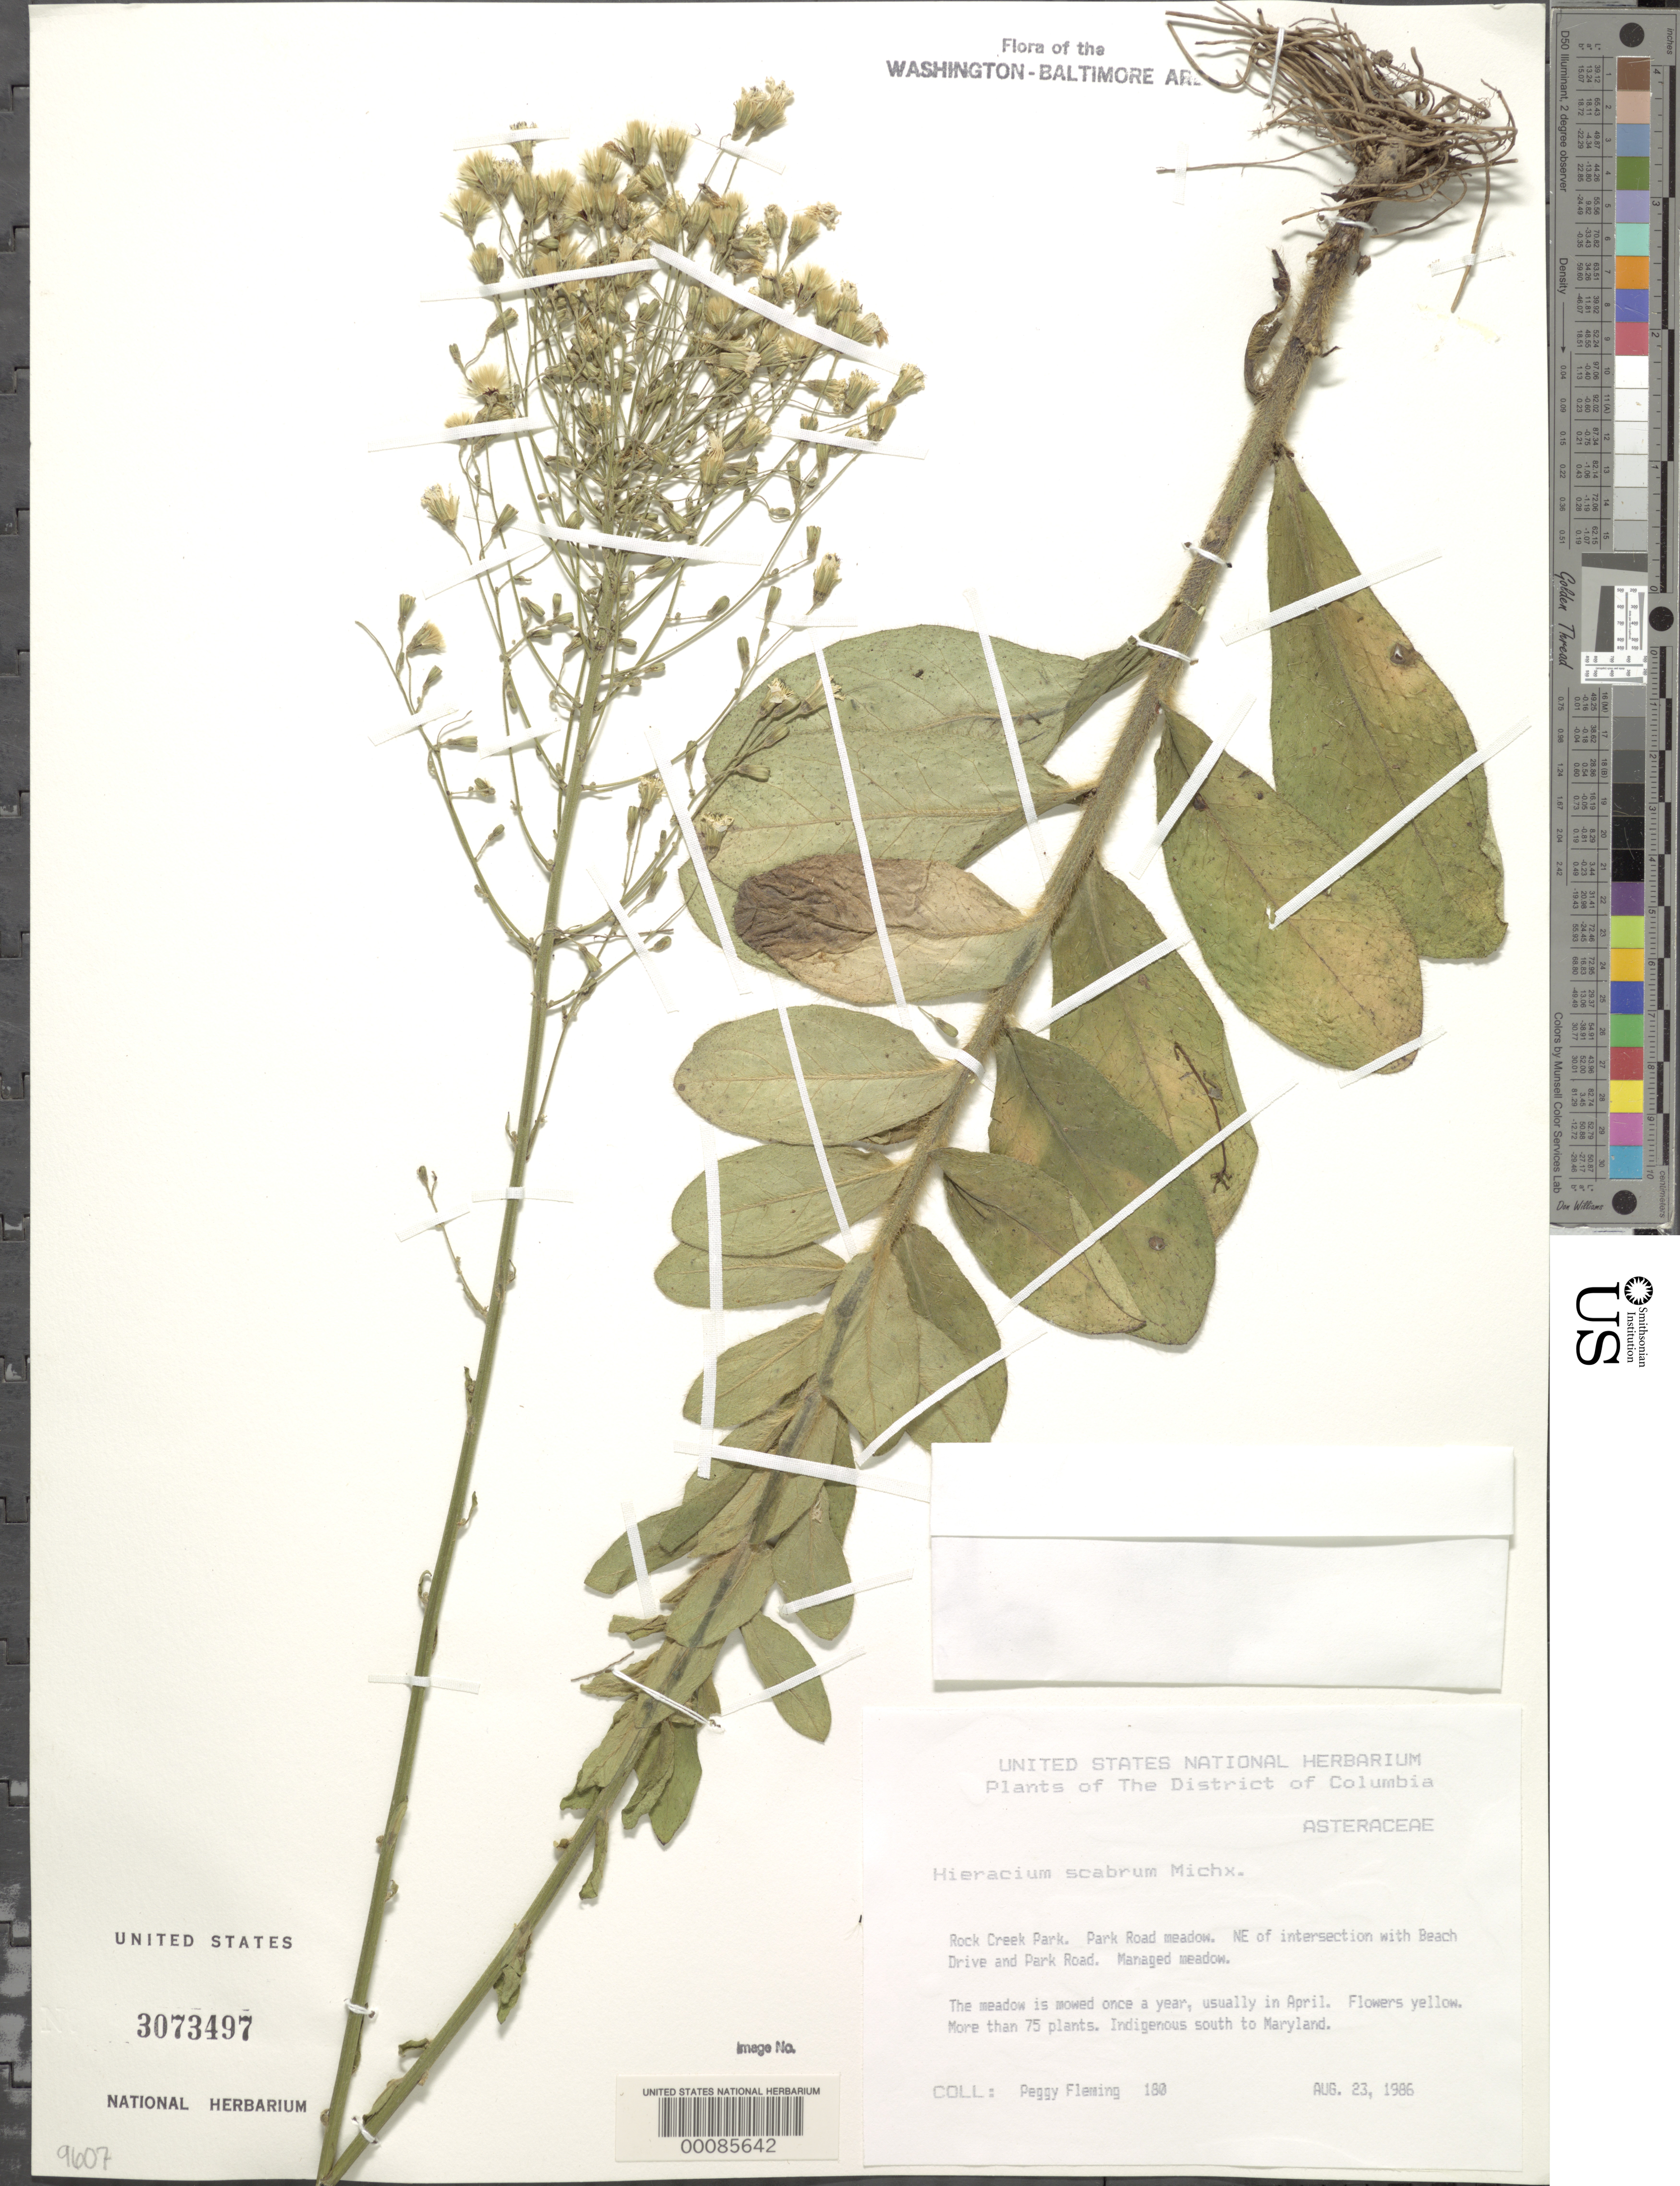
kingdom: Plantae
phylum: Tracheophyta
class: Magnoliopsida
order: Asterales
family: Asteraceae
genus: Pilosella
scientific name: Pilosella verruculata subsp. verruculata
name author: (Link) Soják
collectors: P. Fleming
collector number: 180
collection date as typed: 23 Aug 1986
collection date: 1986-08-23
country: United States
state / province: District of Columbia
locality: Ch Drive and Park Road.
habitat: Managed meadow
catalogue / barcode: US 3073497